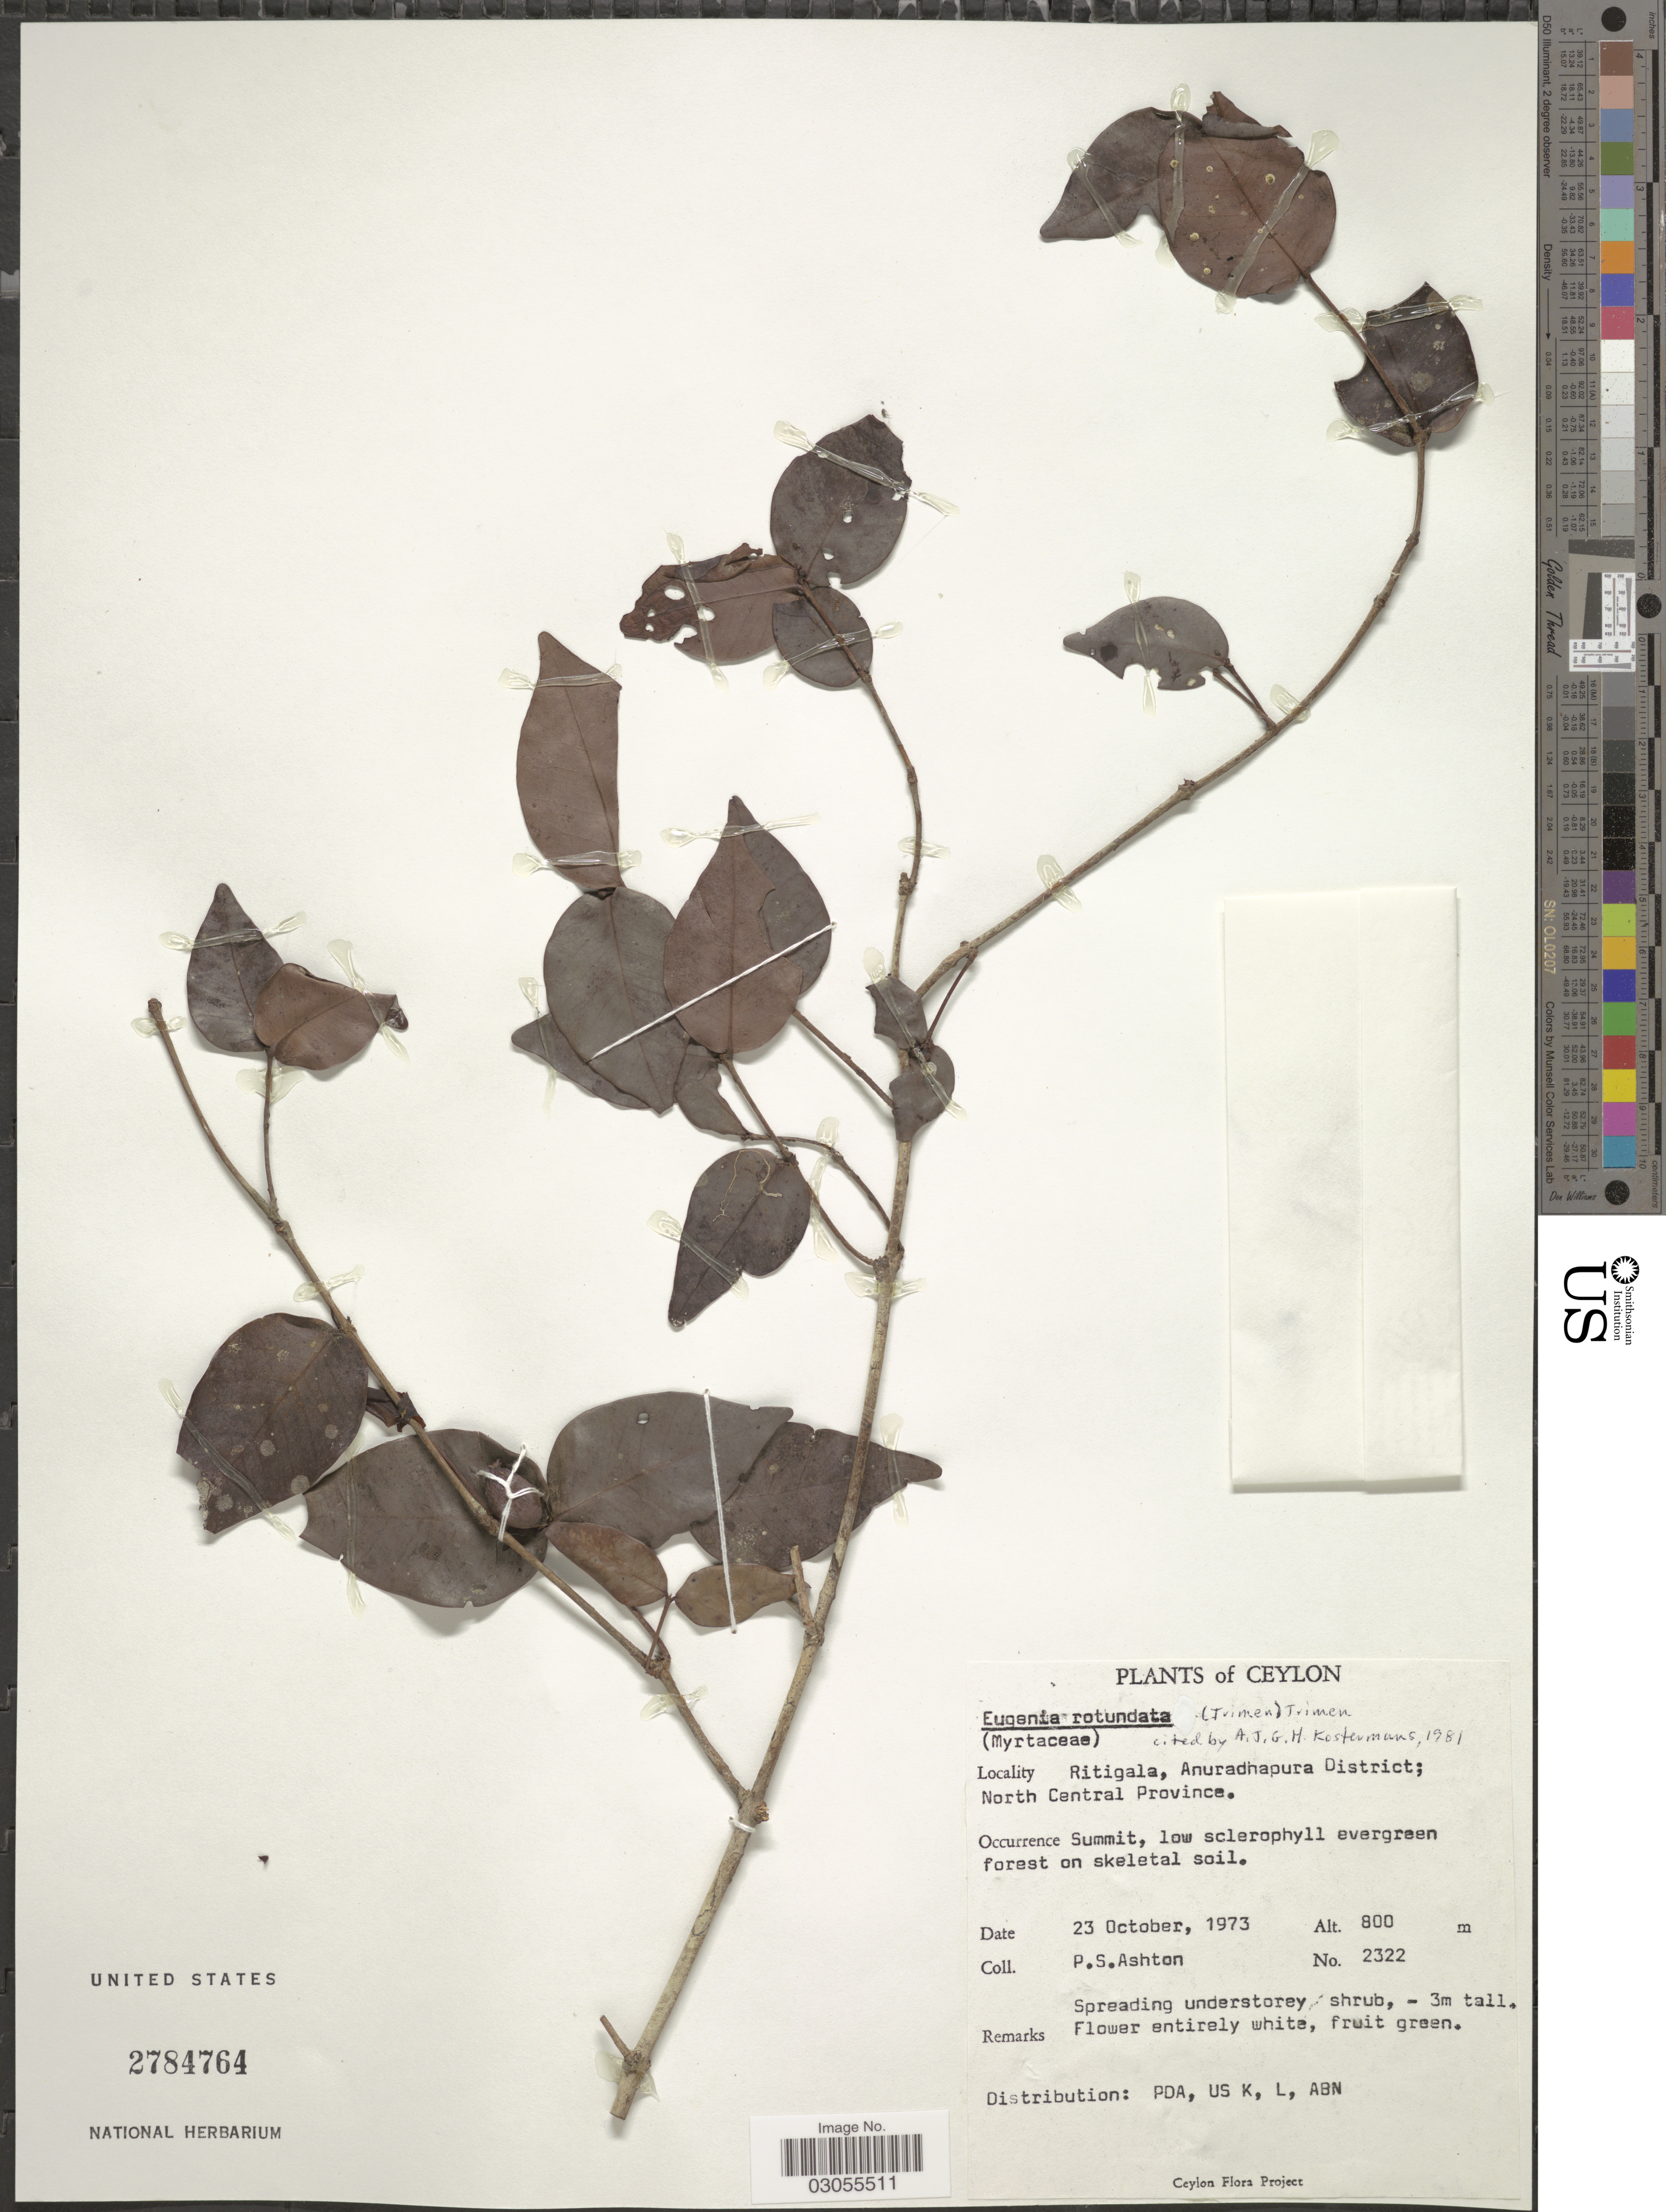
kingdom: Plantae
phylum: Tracheophyta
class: Magnoliopsida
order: Myrtales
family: Myrtaceae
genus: Eugenia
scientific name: Eugenia rotundata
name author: Trimen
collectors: P. S. Ashton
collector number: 2322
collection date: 1973-10-23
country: Sri Lanka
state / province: North Central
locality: Ceylon. Ritigala, Anuradhapura District.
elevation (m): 800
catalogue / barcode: US 2784764